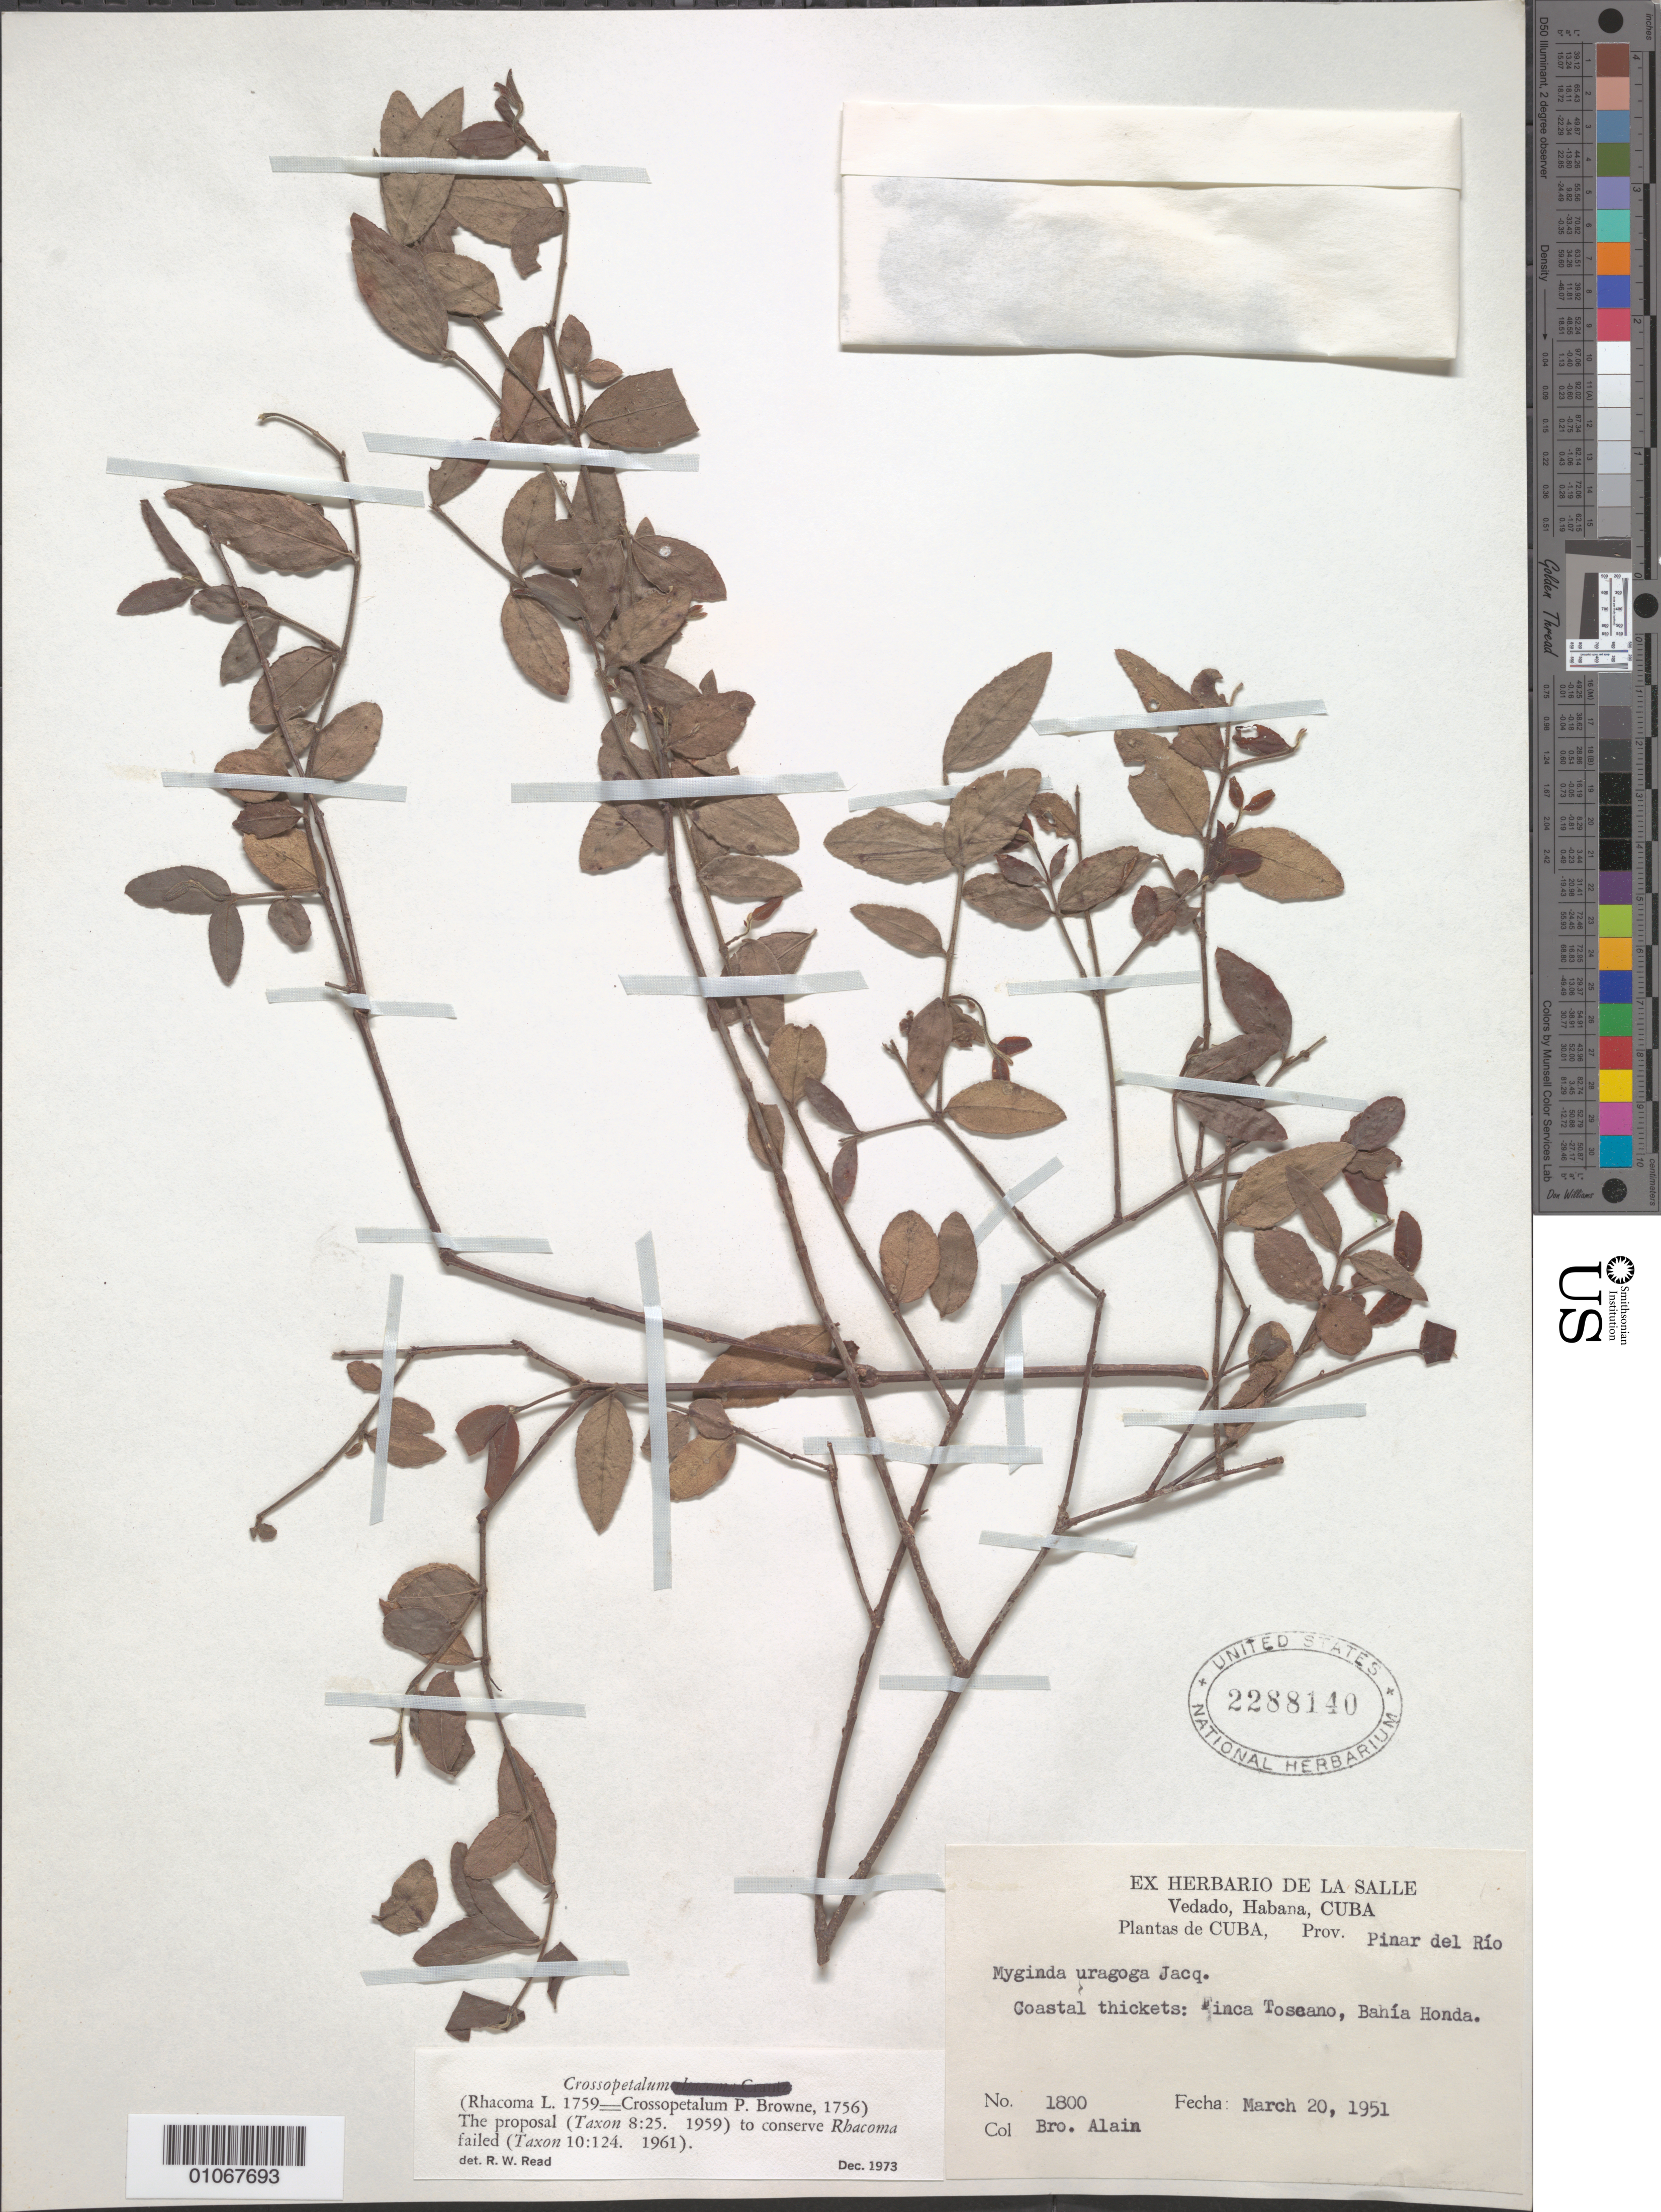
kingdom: Plantae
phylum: Tracheophyta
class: Magnoliopsida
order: Celastrales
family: Celastraceae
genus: Crossopetalum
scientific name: Crossopetalum uragoga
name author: (Jacq.) Kuntze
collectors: A. H. Liogier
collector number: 1800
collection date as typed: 20 Mar 1951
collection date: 1951-03-20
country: Cuba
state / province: Pinar del Rio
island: Cuba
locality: Coastal thickets: Finca Toscano, bahia Honda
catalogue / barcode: US 2288140